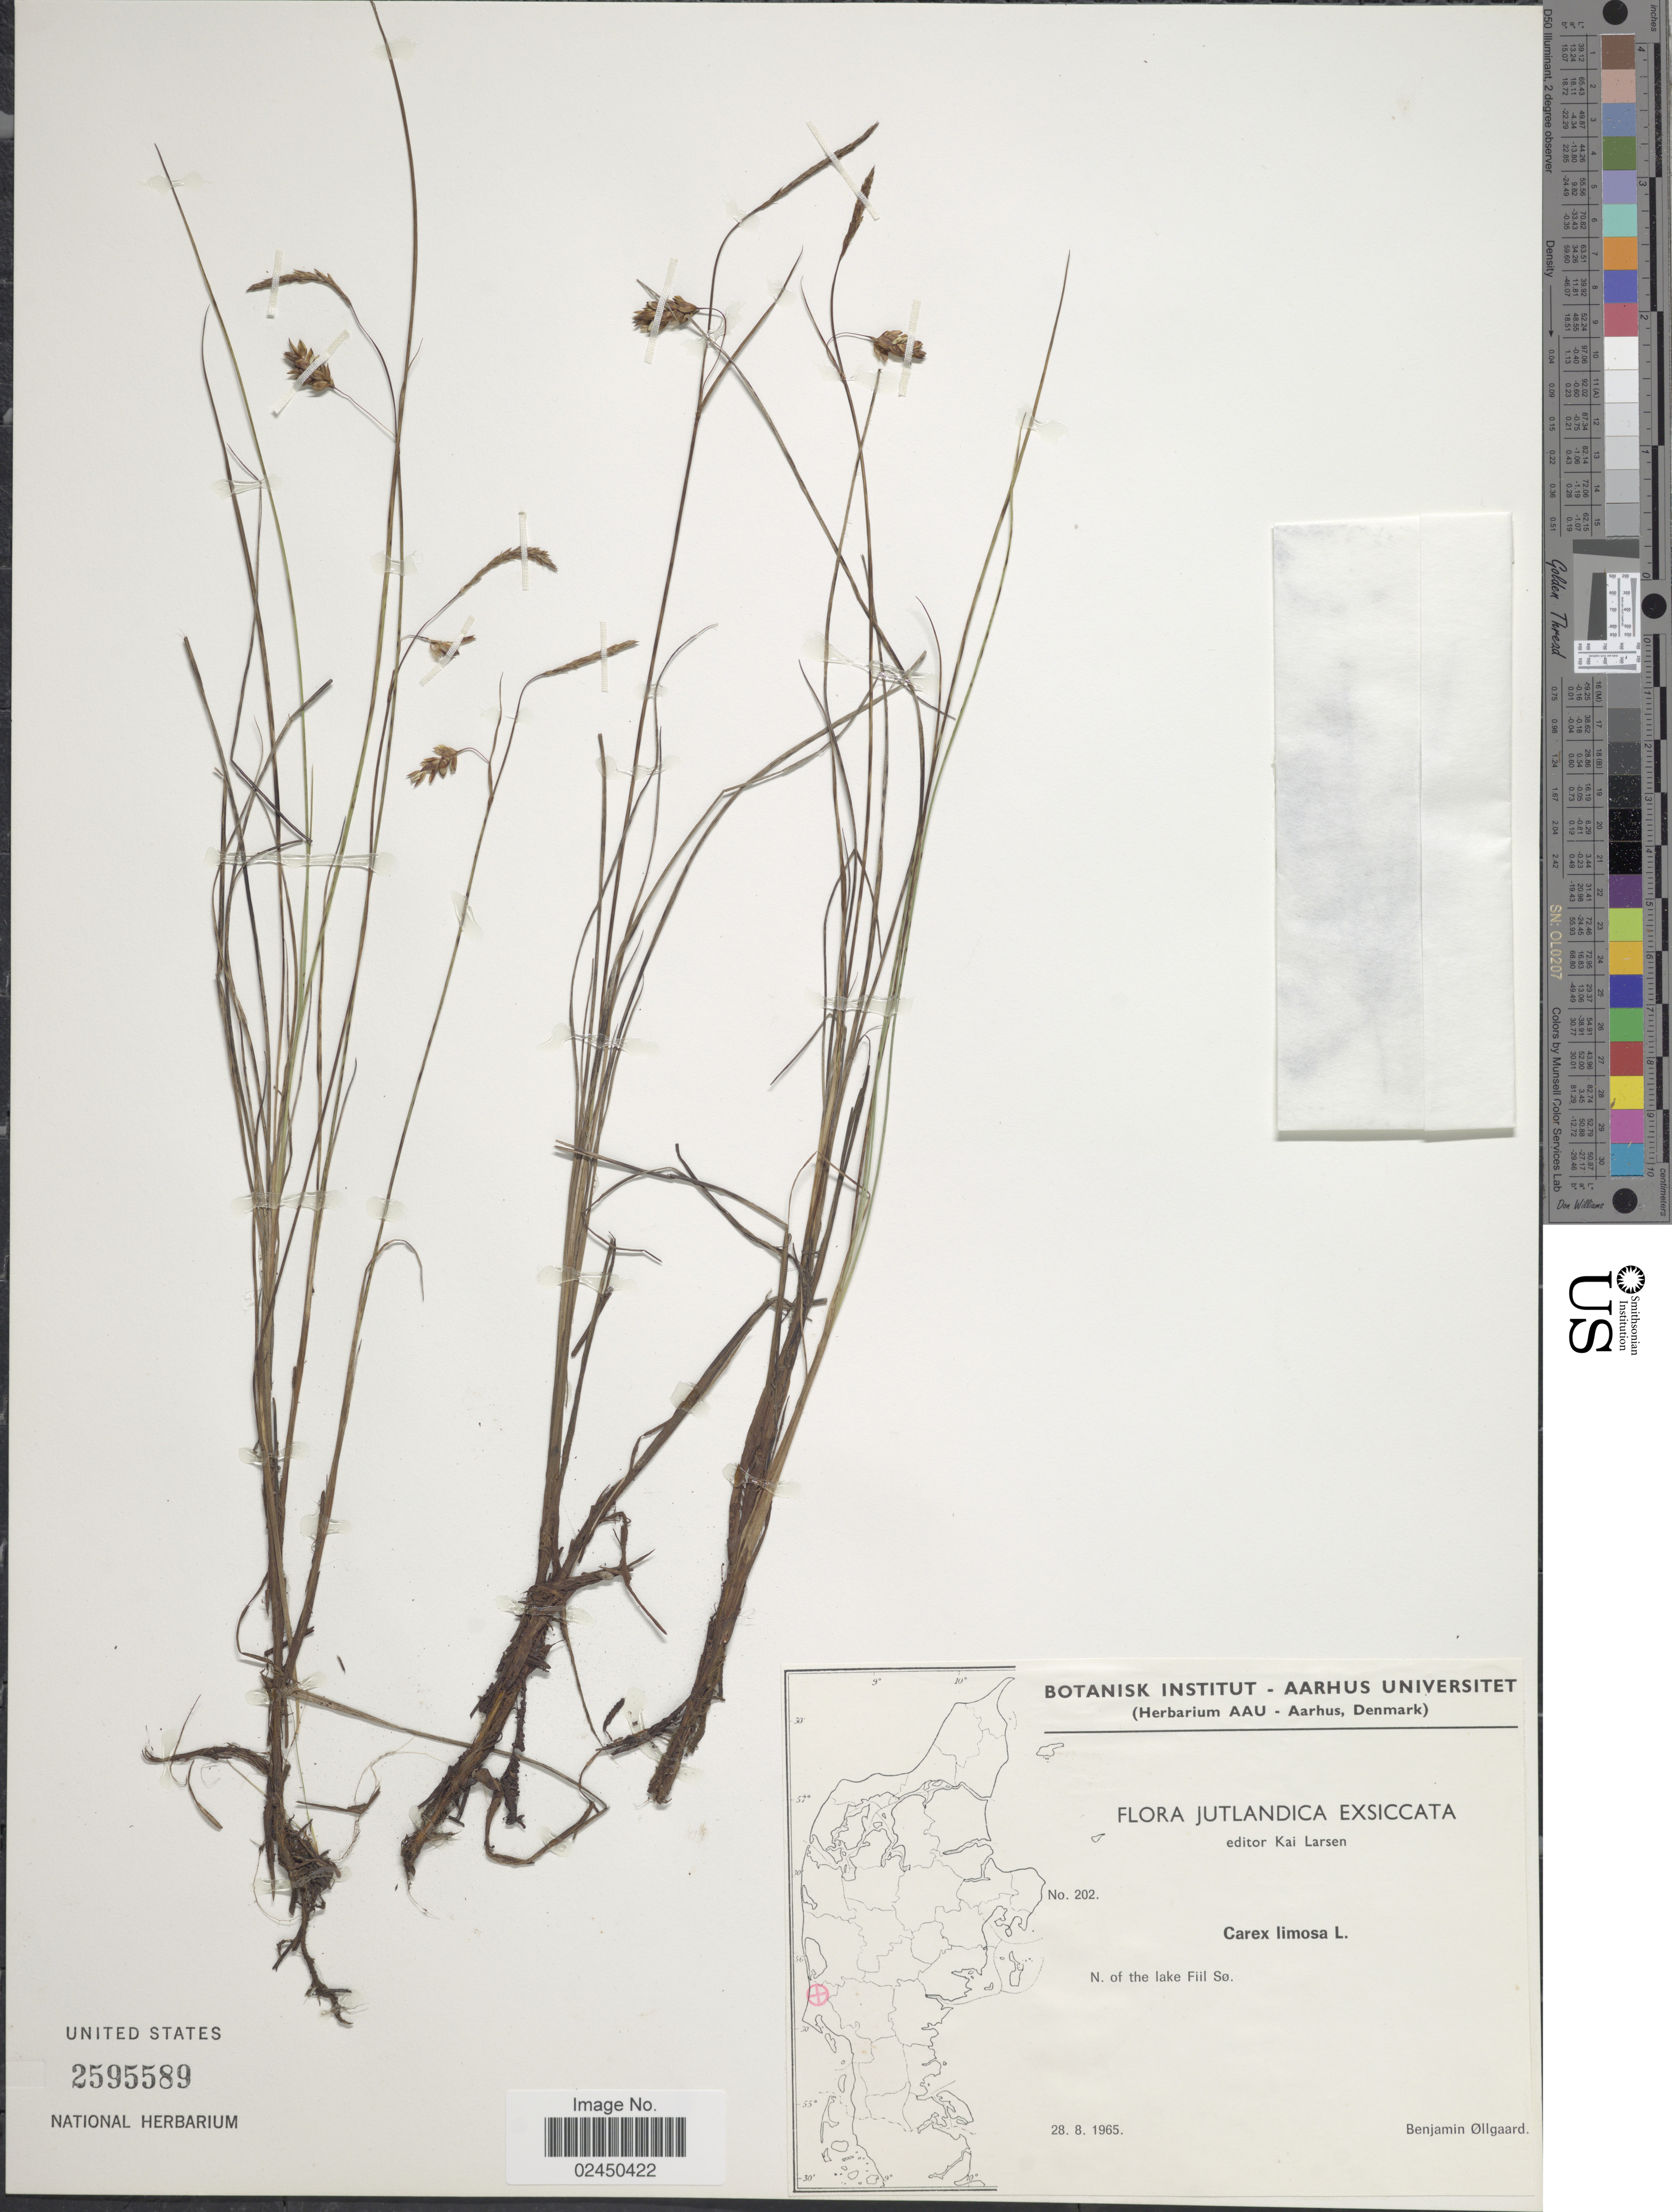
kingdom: Plantae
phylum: Tracheophyta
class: Liliopsida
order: Poales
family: Cyperaceae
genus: Carex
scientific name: Carex limosa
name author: L.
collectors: B. Øllgaard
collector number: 202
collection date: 1965-08-28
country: Denmark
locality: Jutlandica, N. of the lake Fiil Sø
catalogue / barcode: US 2595589